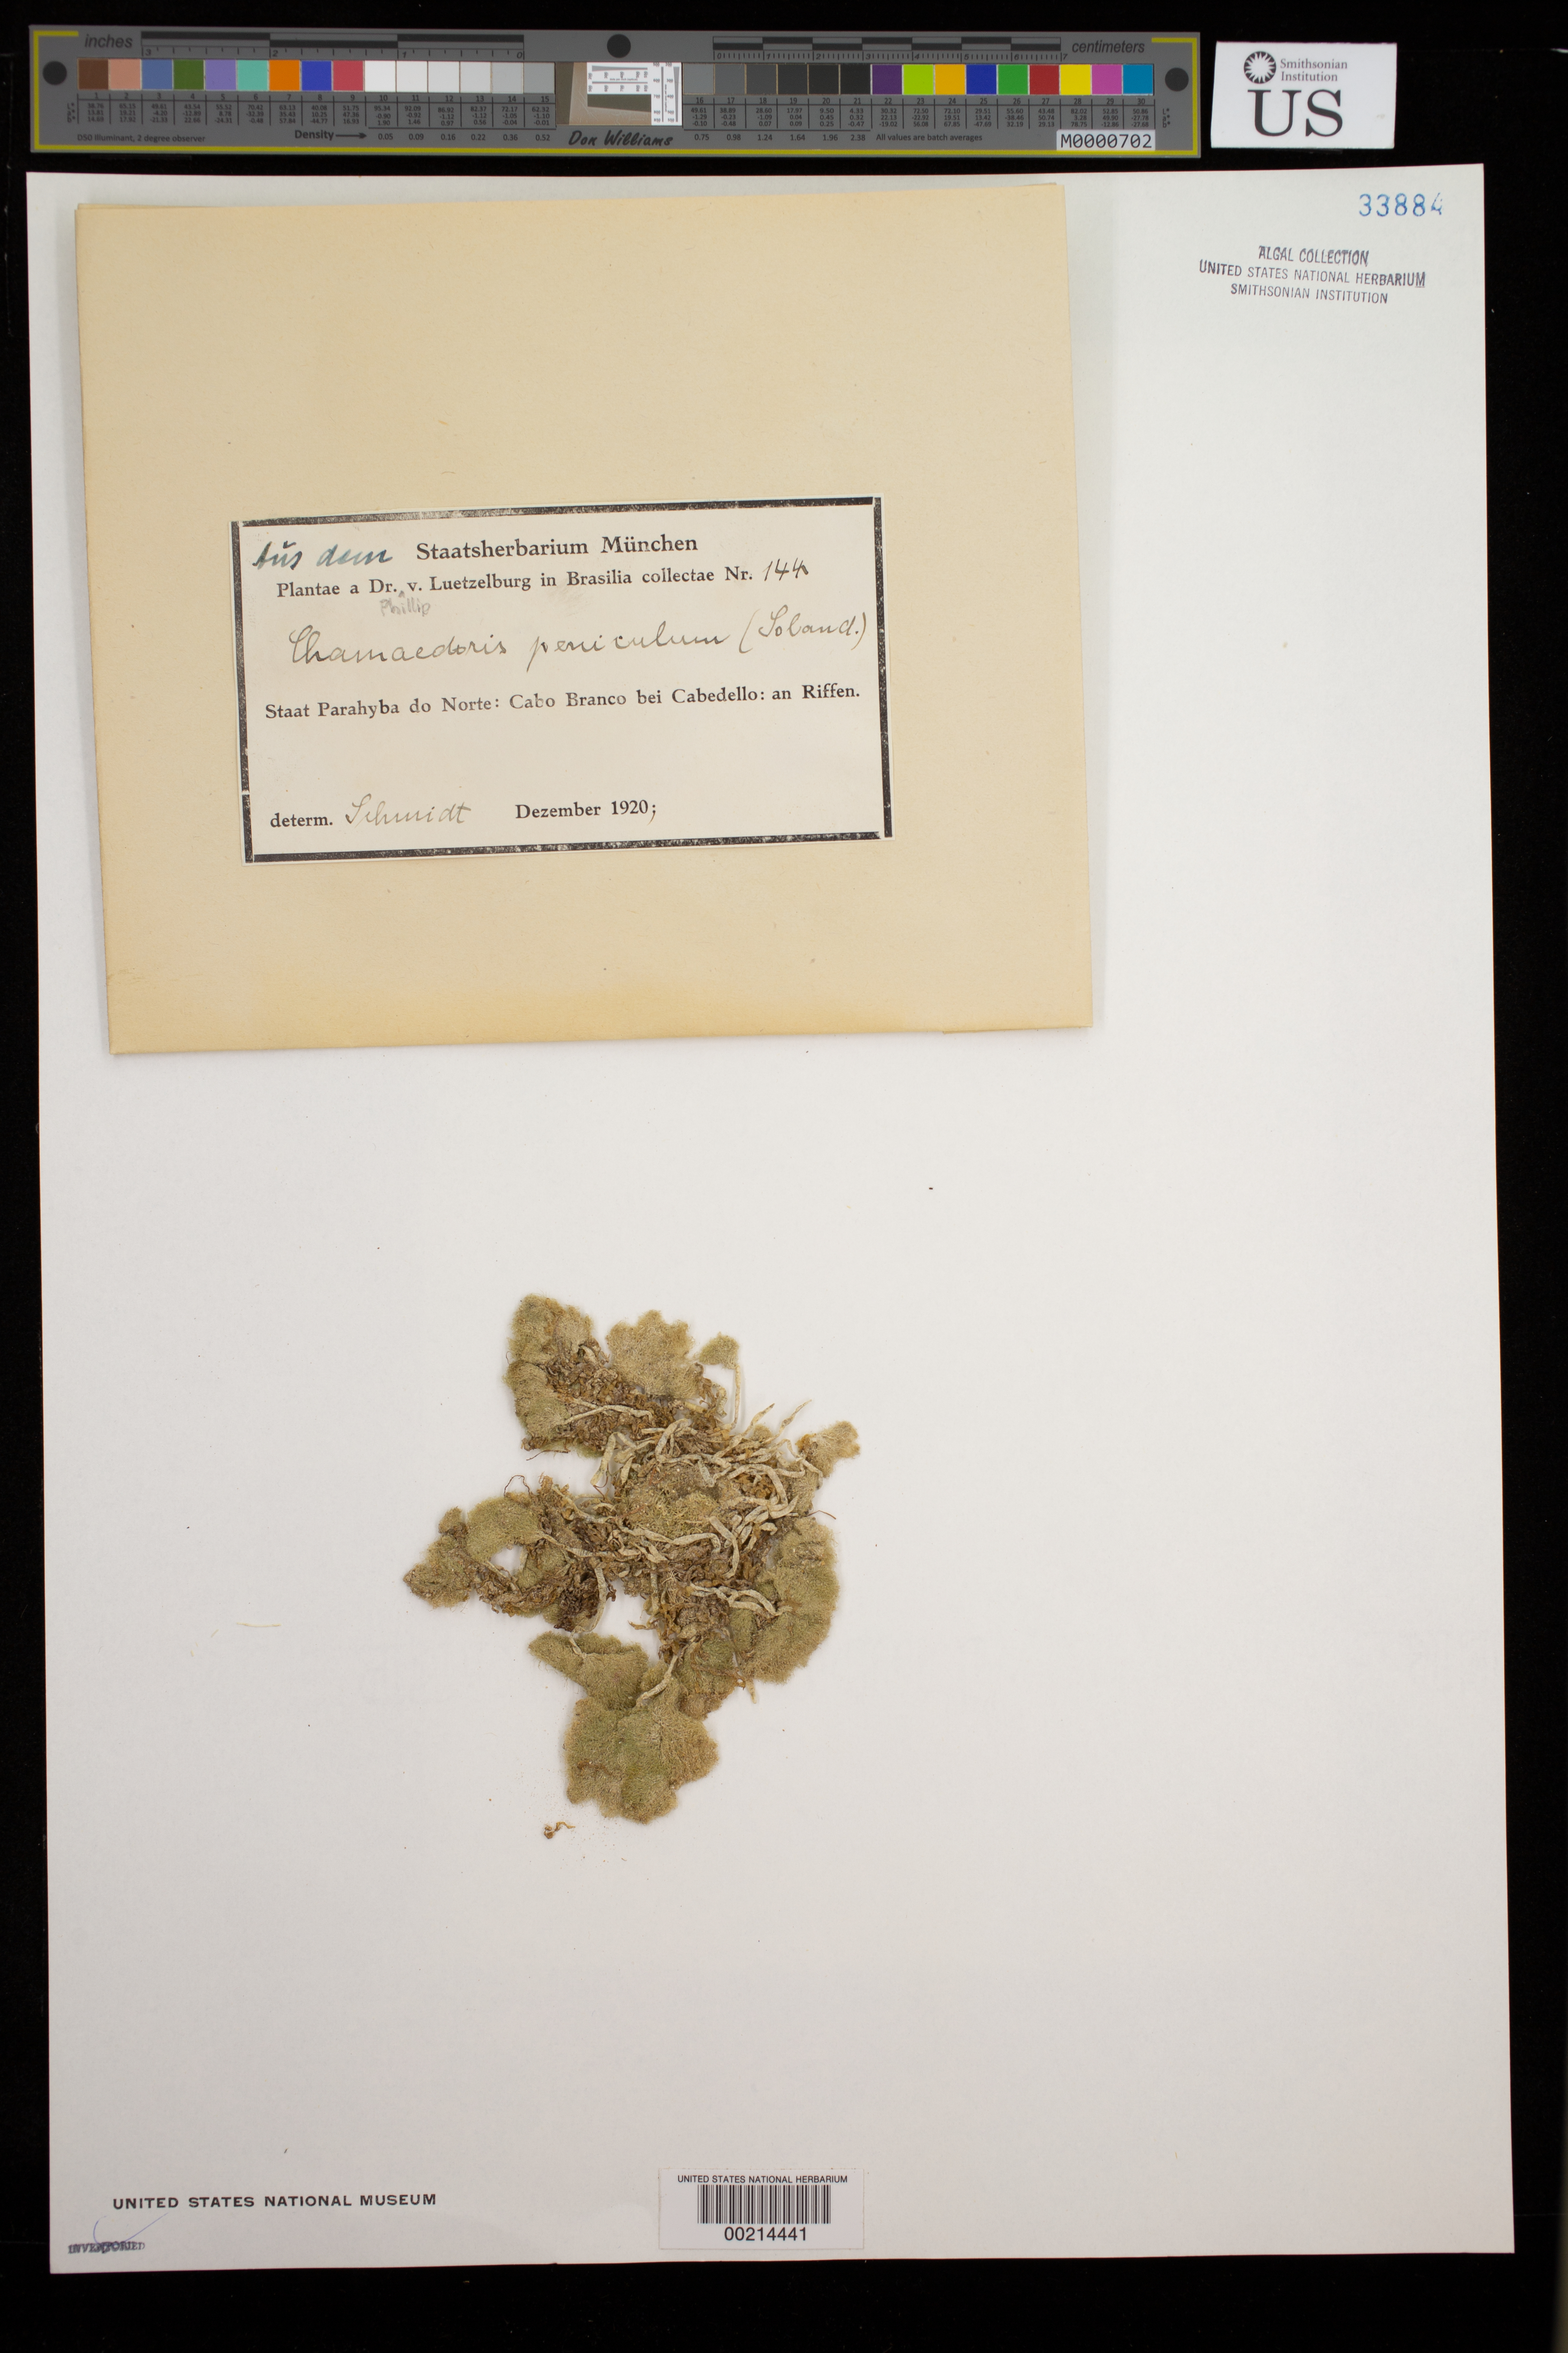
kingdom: Plantae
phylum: Chlorophyta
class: Ulvophyceae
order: Siphonocladales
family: Siphonocladaceae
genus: Chamaedoris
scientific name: Chamaedoris peniculum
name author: (J. Ellis & Sol.) Kuntze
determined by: Schmidt, --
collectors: P. von Luetzelburg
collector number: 144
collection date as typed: Dec 1920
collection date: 1920-12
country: Brazil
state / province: Paraíba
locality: Cabedello, cabo branco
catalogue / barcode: US 33884